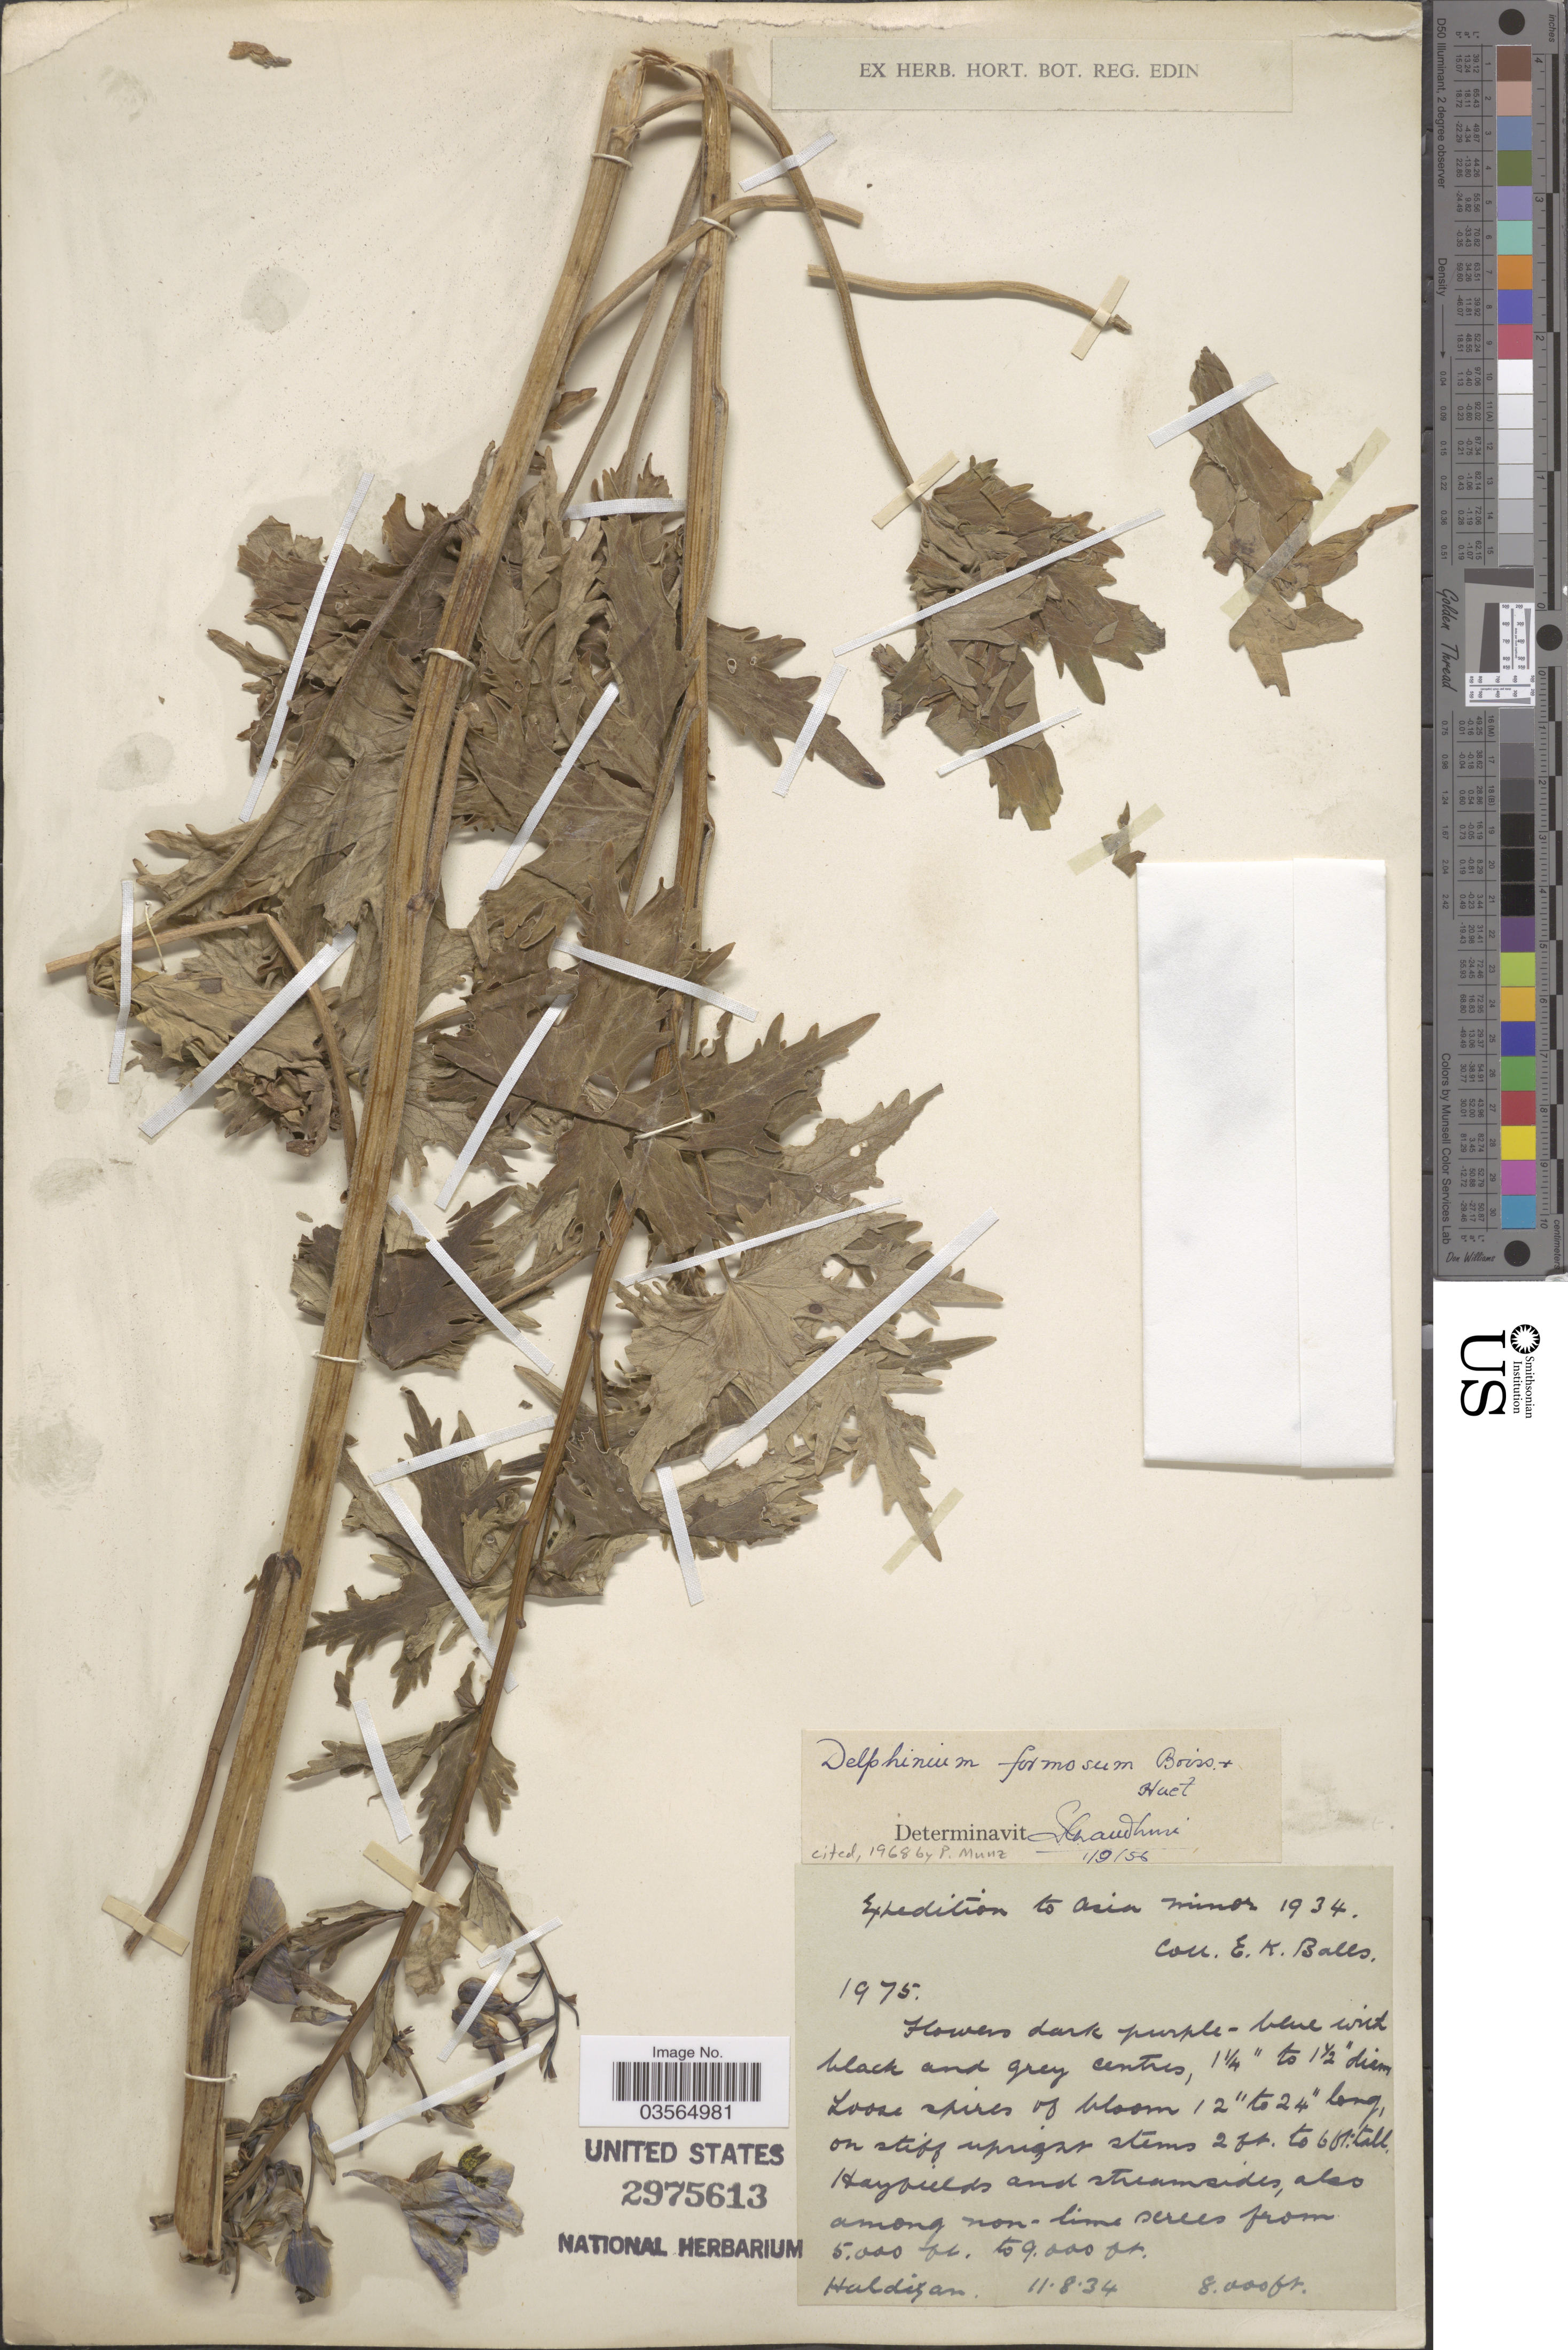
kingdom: Plantae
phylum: Tracheophyta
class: Magnoliopsida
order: Ranunculales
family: Ranunculaceae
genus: Delphinium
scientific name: Delphinium formosum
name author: Boiss. & A. Huet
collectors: E. K. Balls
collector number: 1975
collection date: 1934-08-11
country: Turkey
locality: Asia Minor. Haldizan.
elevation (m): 2438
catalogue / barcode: US 2975613